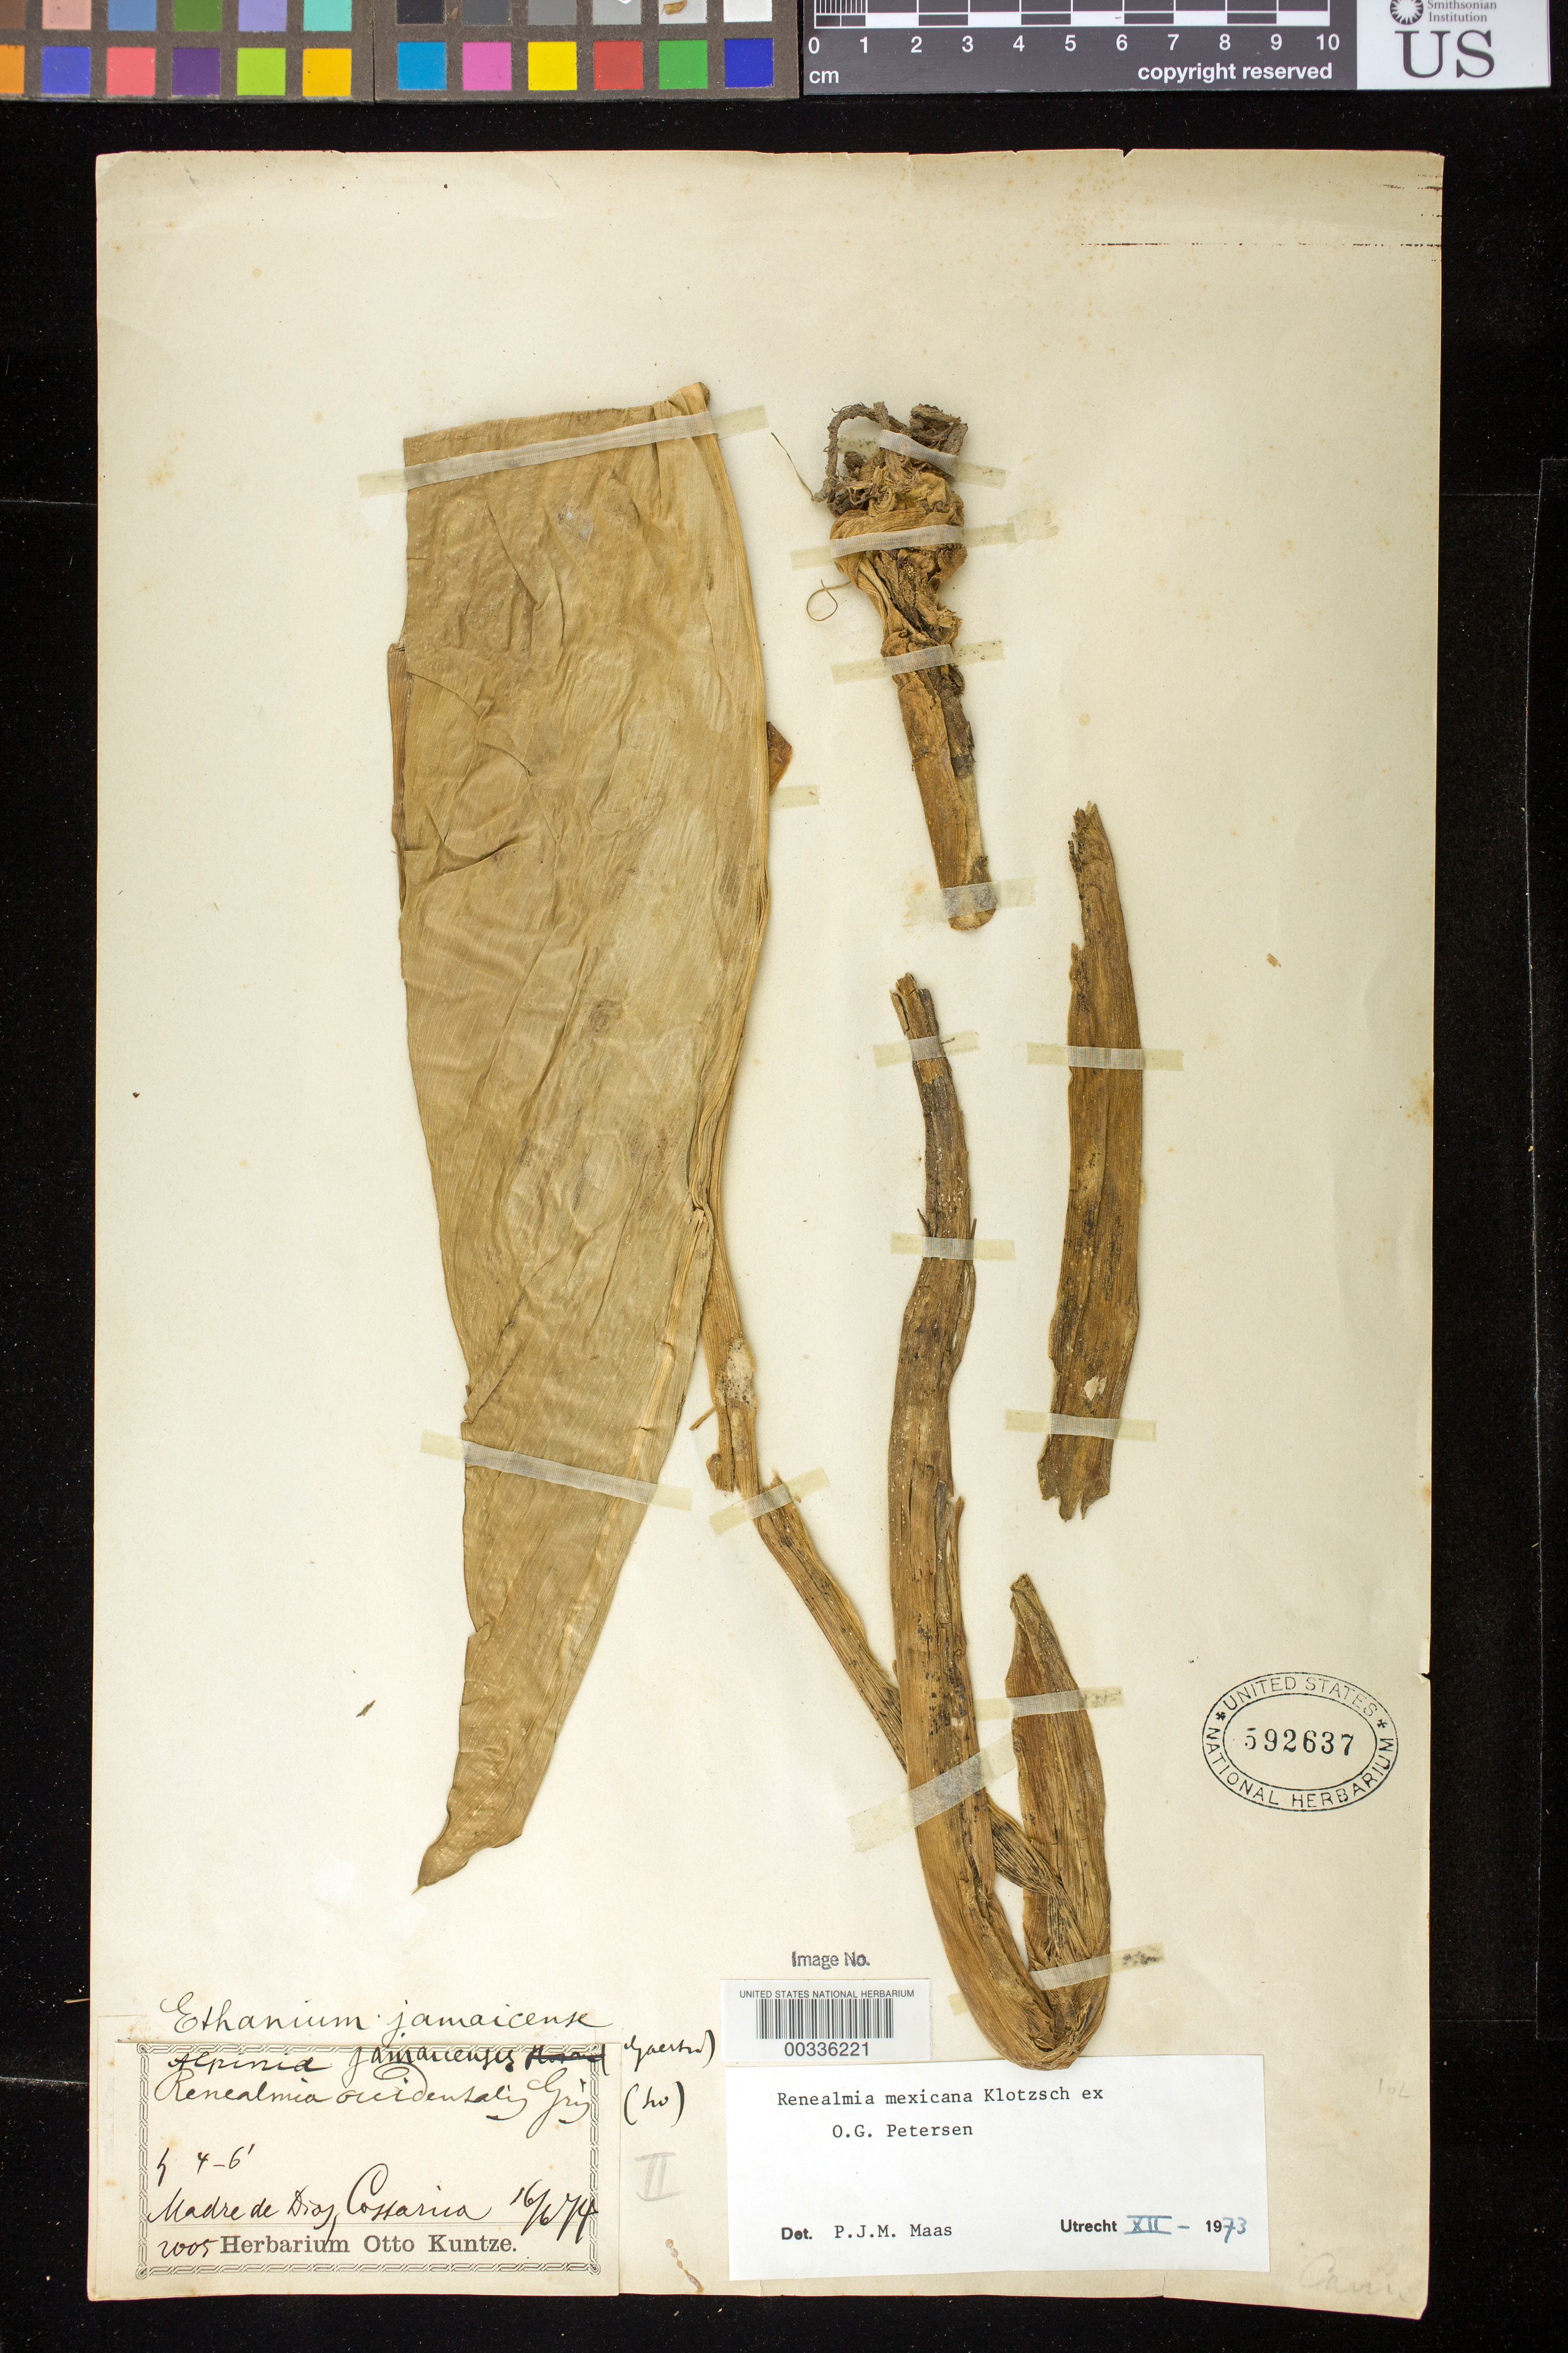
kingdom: Plantae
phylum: Tracheophyta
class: Liliopsida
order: Zingiberales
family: Zingiberaceae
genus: Renealmia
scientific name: Renealmia mexicana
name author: Klotzsch ex Petersen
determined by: Maas, Paul J. M.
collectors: C.E.O. Kuntze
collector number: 2005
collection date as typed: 16 Jun 1874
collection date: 1874-06-16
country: Costa Rica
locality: Madre de Dios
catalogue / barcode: US 592637